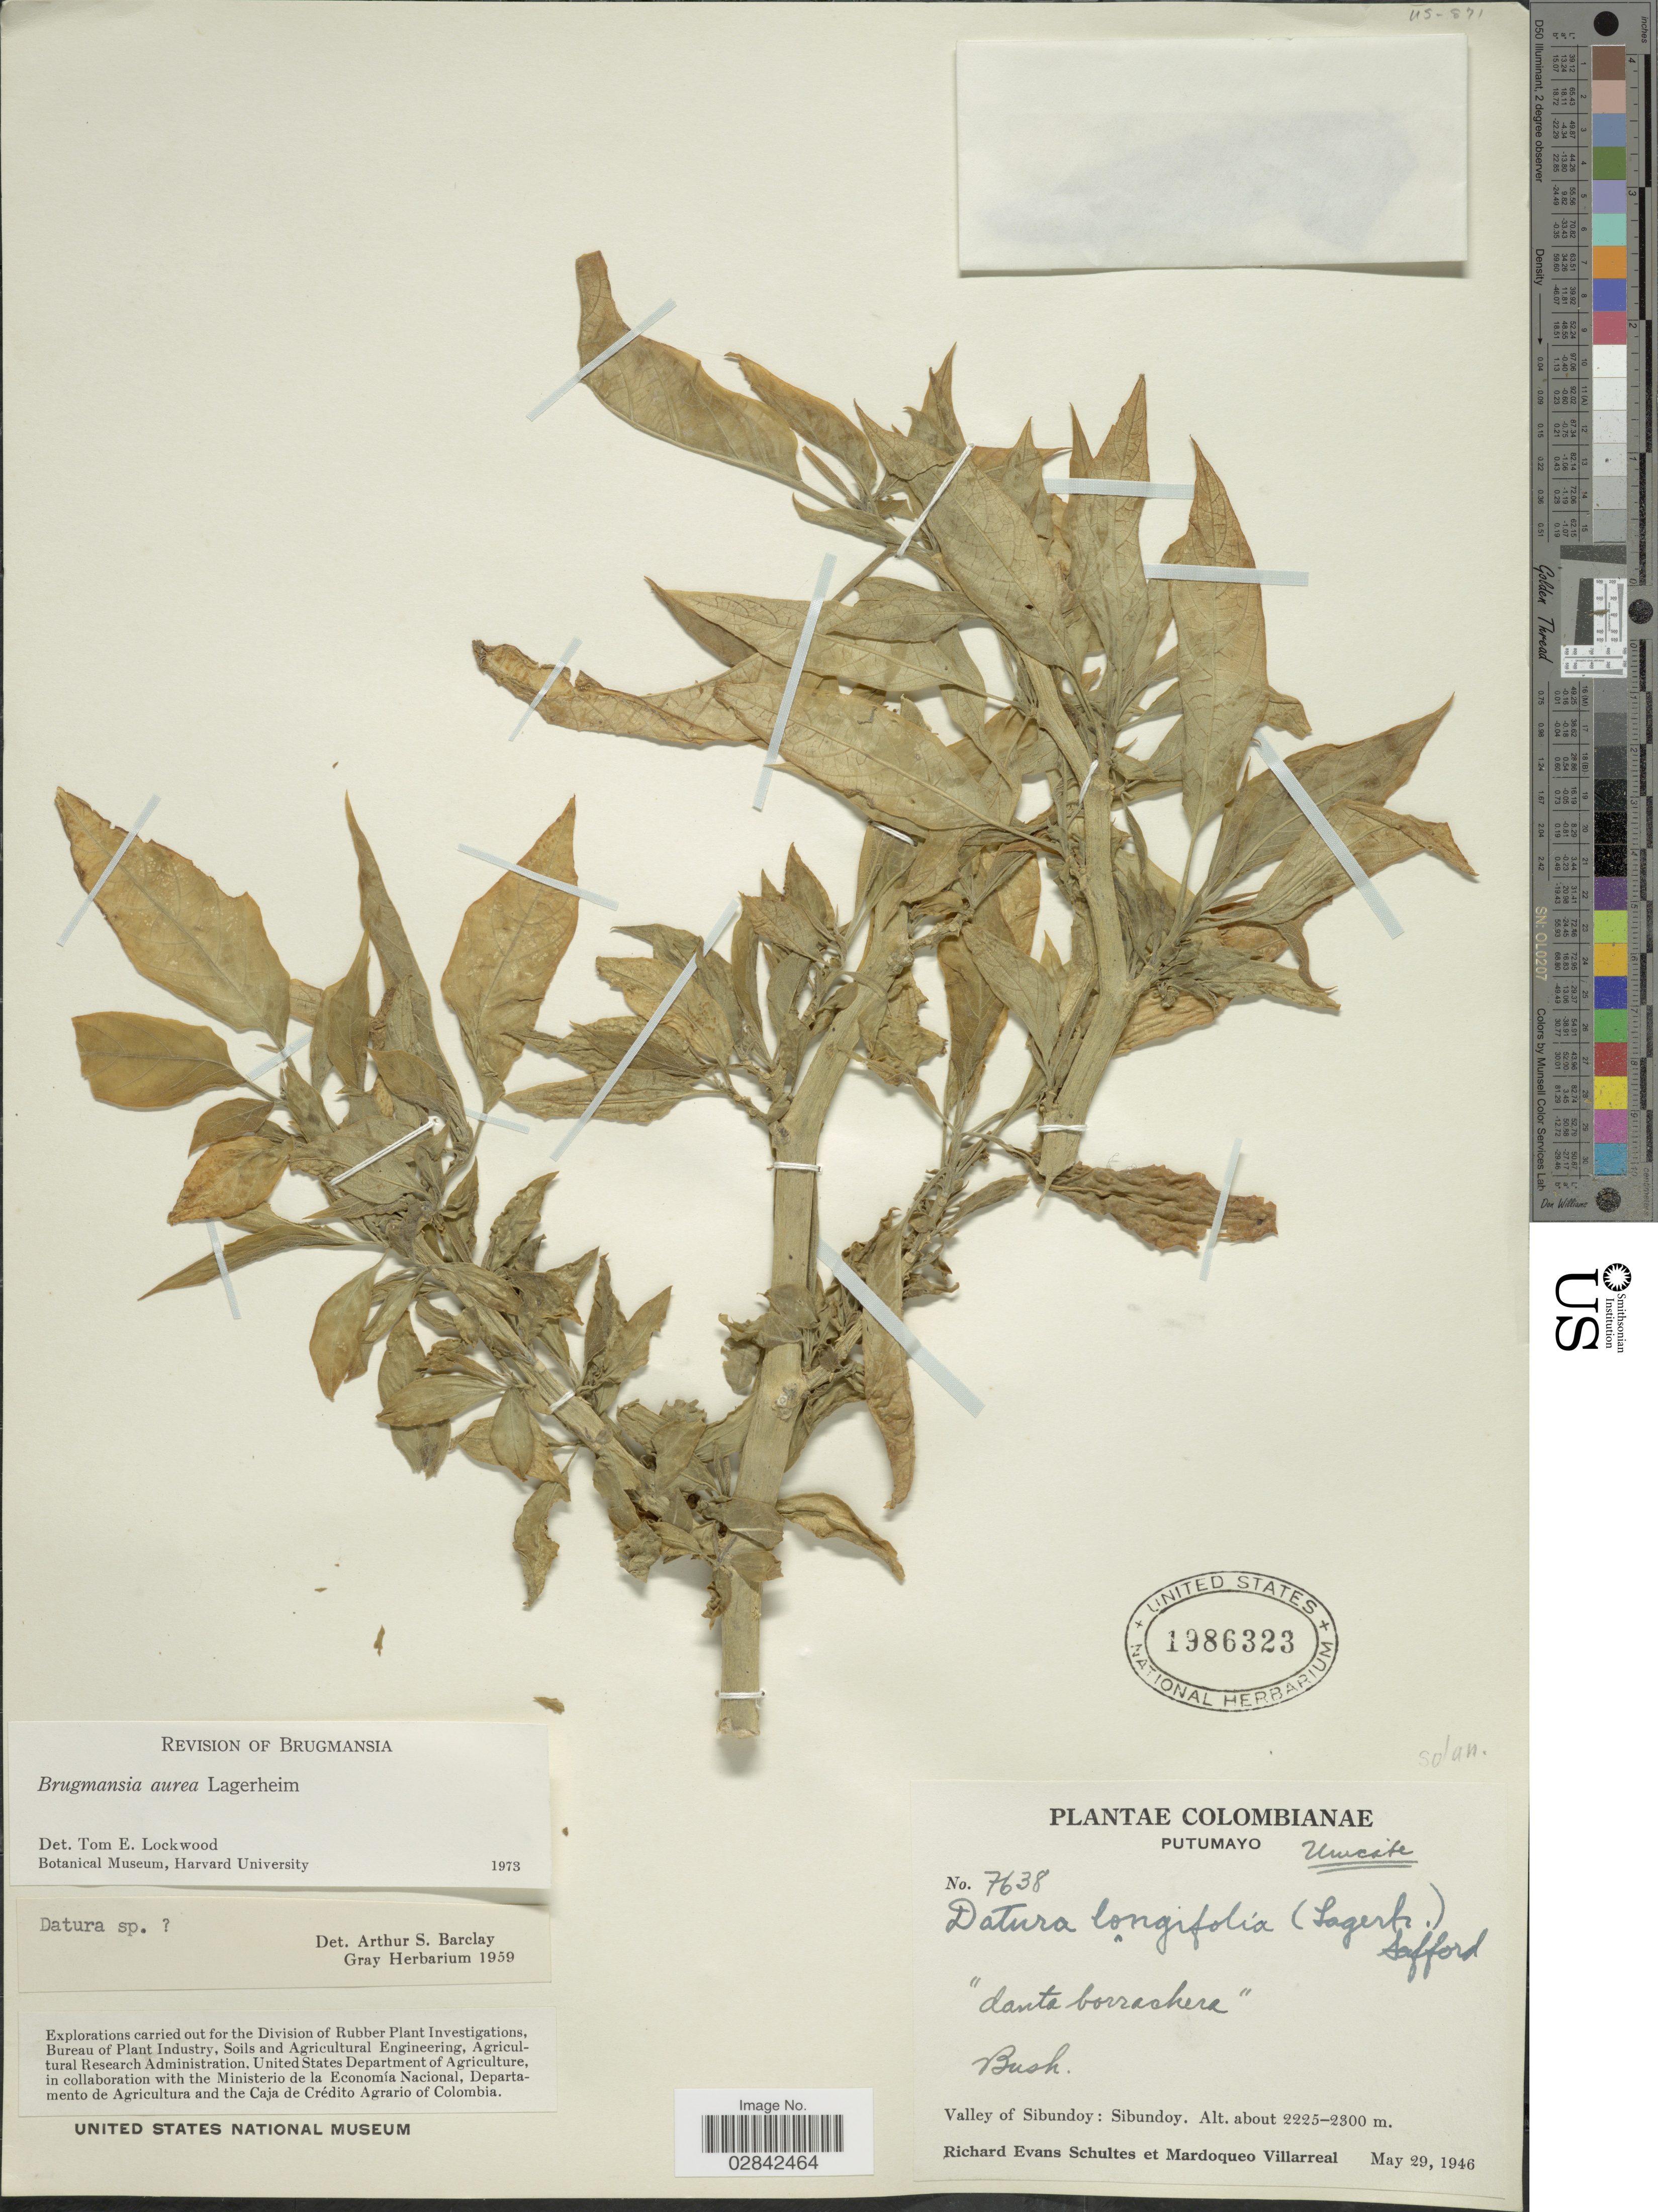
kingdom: Plantae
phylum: Tracheophyta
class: Magnoliopsida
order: Solanales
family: Solanaceae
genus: Brugmansia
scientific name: Brugmansia x candida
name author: Pers.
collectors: R. E. Schultes & M. Villarreal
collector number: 7638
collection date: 1946-05-29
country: Colombia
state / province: Putumayo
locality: Valley of Sibundoy: Sibundoy.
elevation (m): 2225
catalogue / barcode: US 1986323